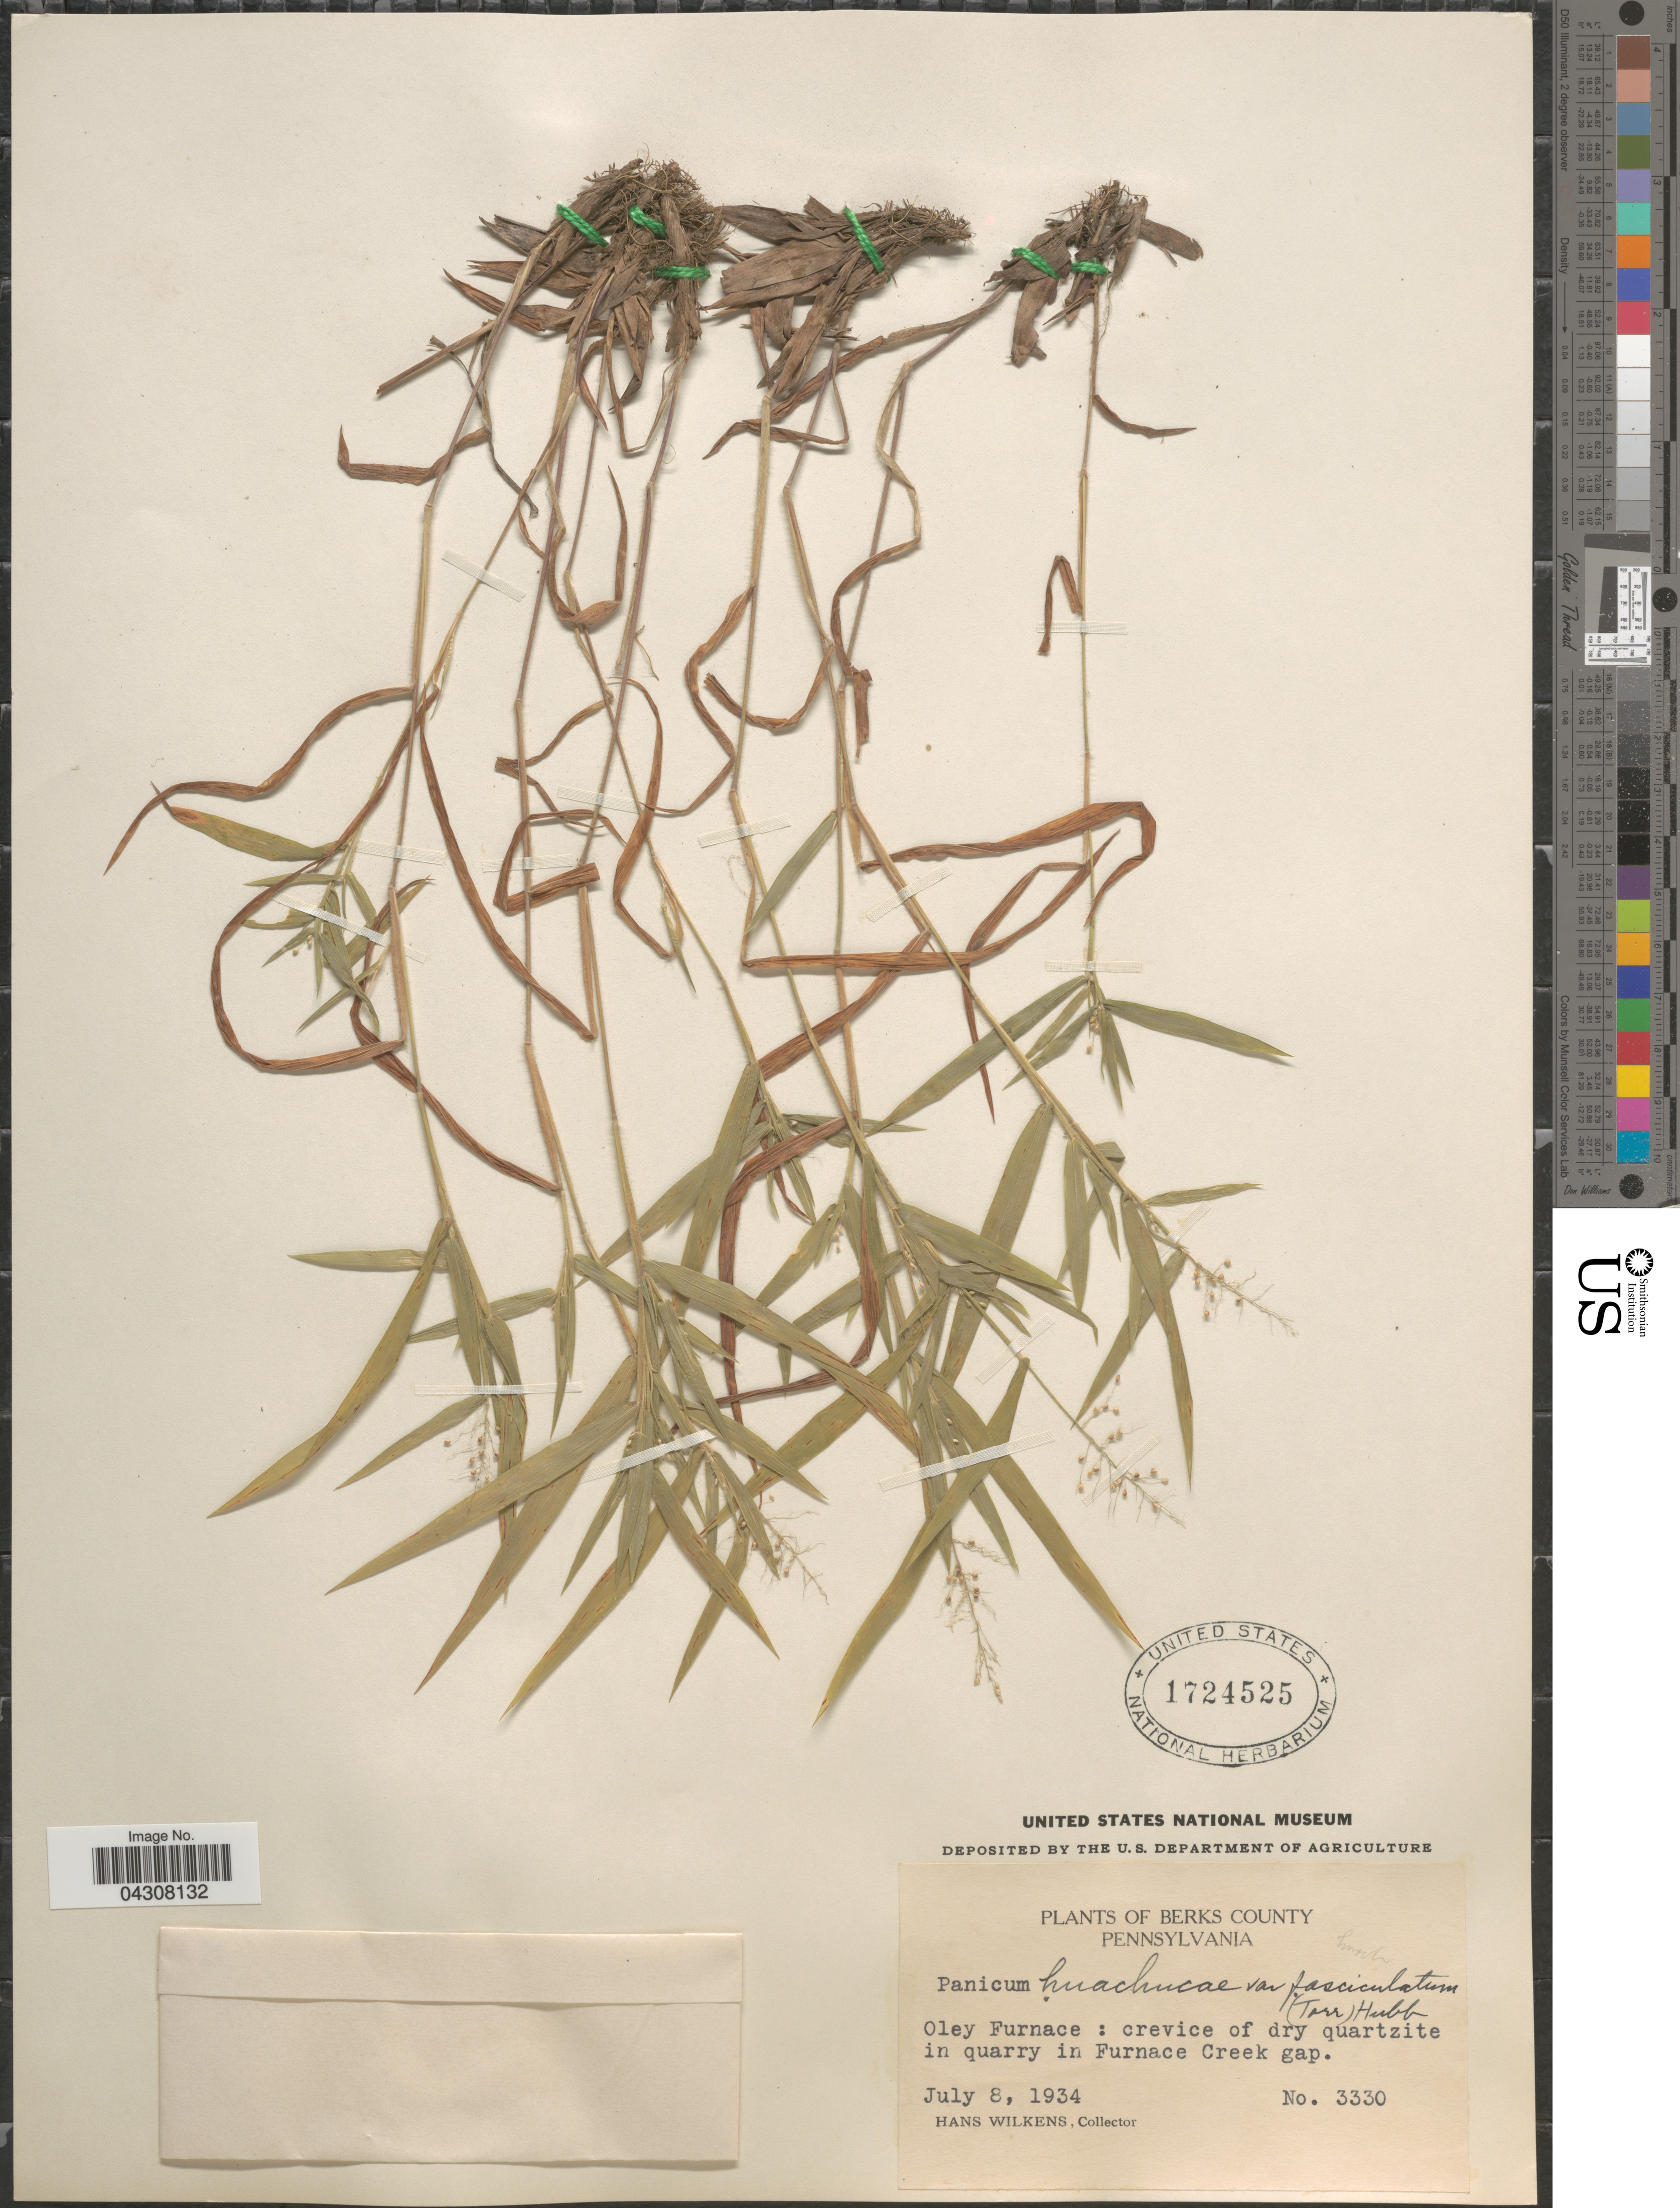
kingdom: Plantae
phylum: Tracheophyta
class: Liliopsida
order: Poales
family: Poaceae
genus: Dichanthelium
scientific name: Dichanthelium acuminatum var. acuminatum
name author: (Sw.) Gould & C.A. Clark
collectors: H. Wilkens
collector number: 3330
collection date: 1934-07-08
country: United States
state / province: Pennsylvania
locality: Berks County. Oley Furnace : crevice of dry quartzite in quarry in Furnace Creek gap.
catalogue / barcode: US 1724525